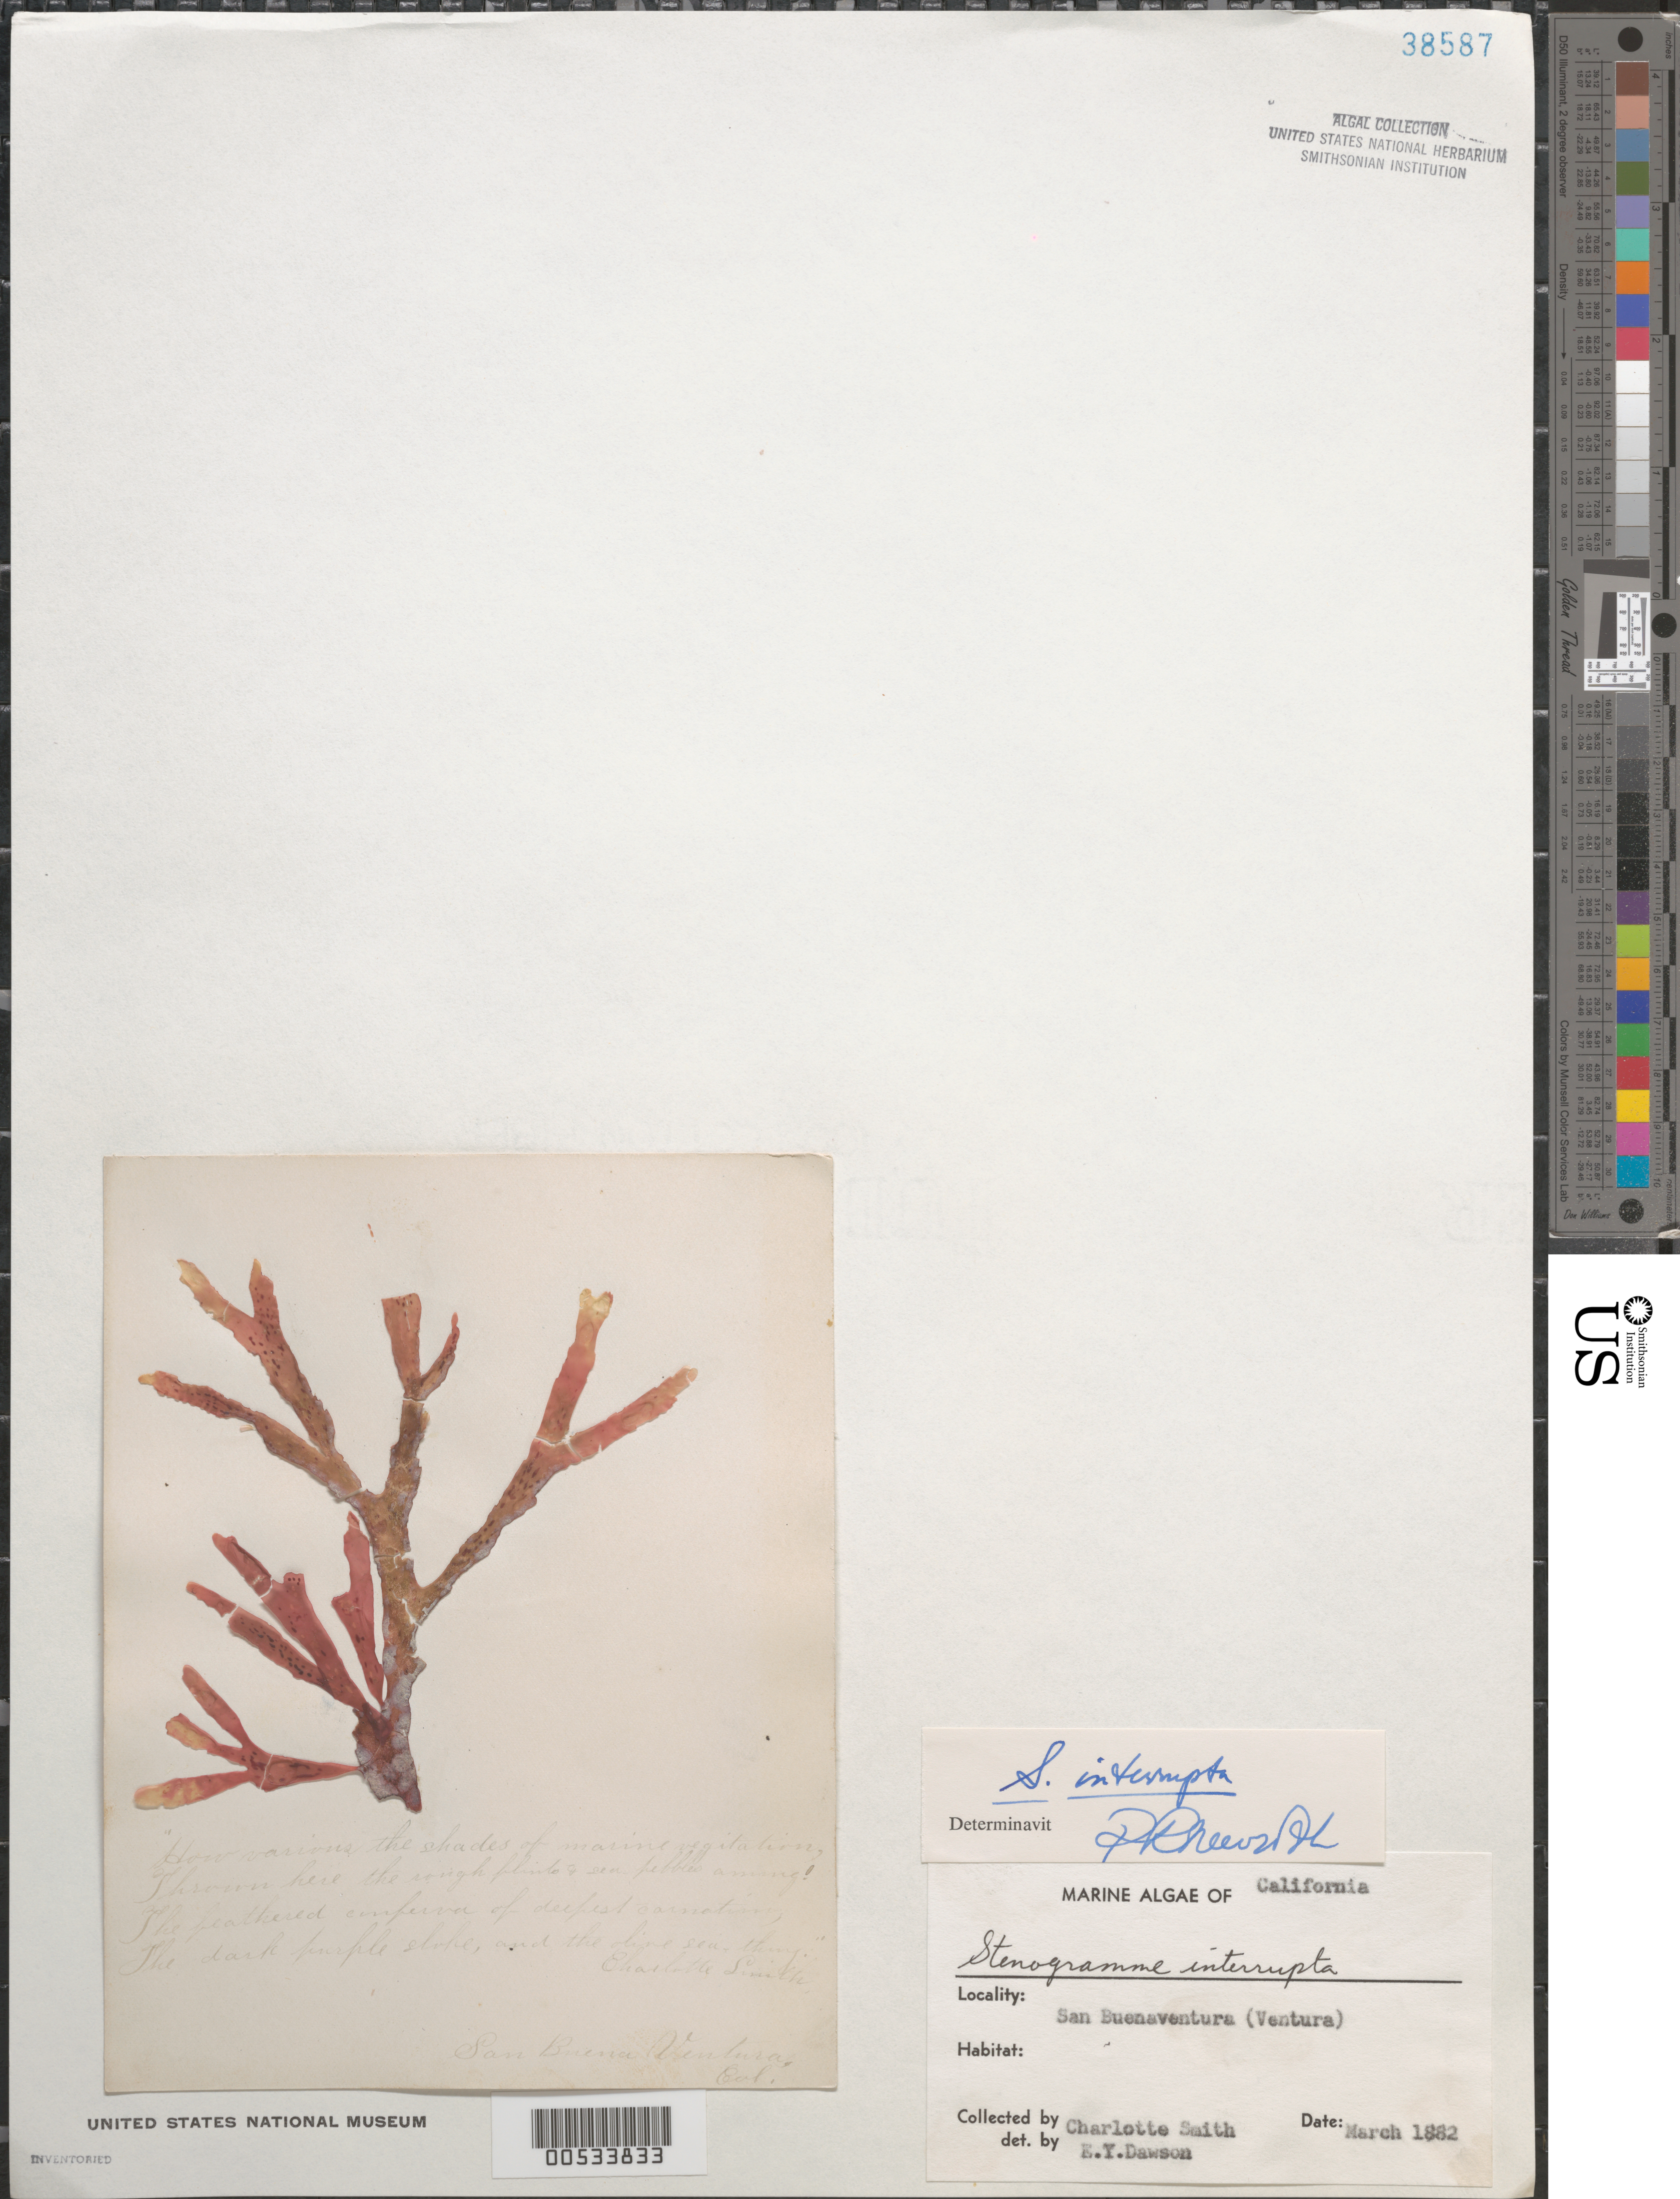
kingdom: Plantae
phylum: Rhodophyta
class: Florideophyceae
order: Gigartinales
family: Phyllophoraceae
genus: Stenogramma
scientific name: Stenogramma interruptum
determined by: Newroth, P. R.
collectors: C. Smith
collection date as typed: Mar 1882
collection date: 1882-03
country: United States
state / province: California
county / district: Ventura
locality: San Buenaventura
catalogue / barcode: US 38587